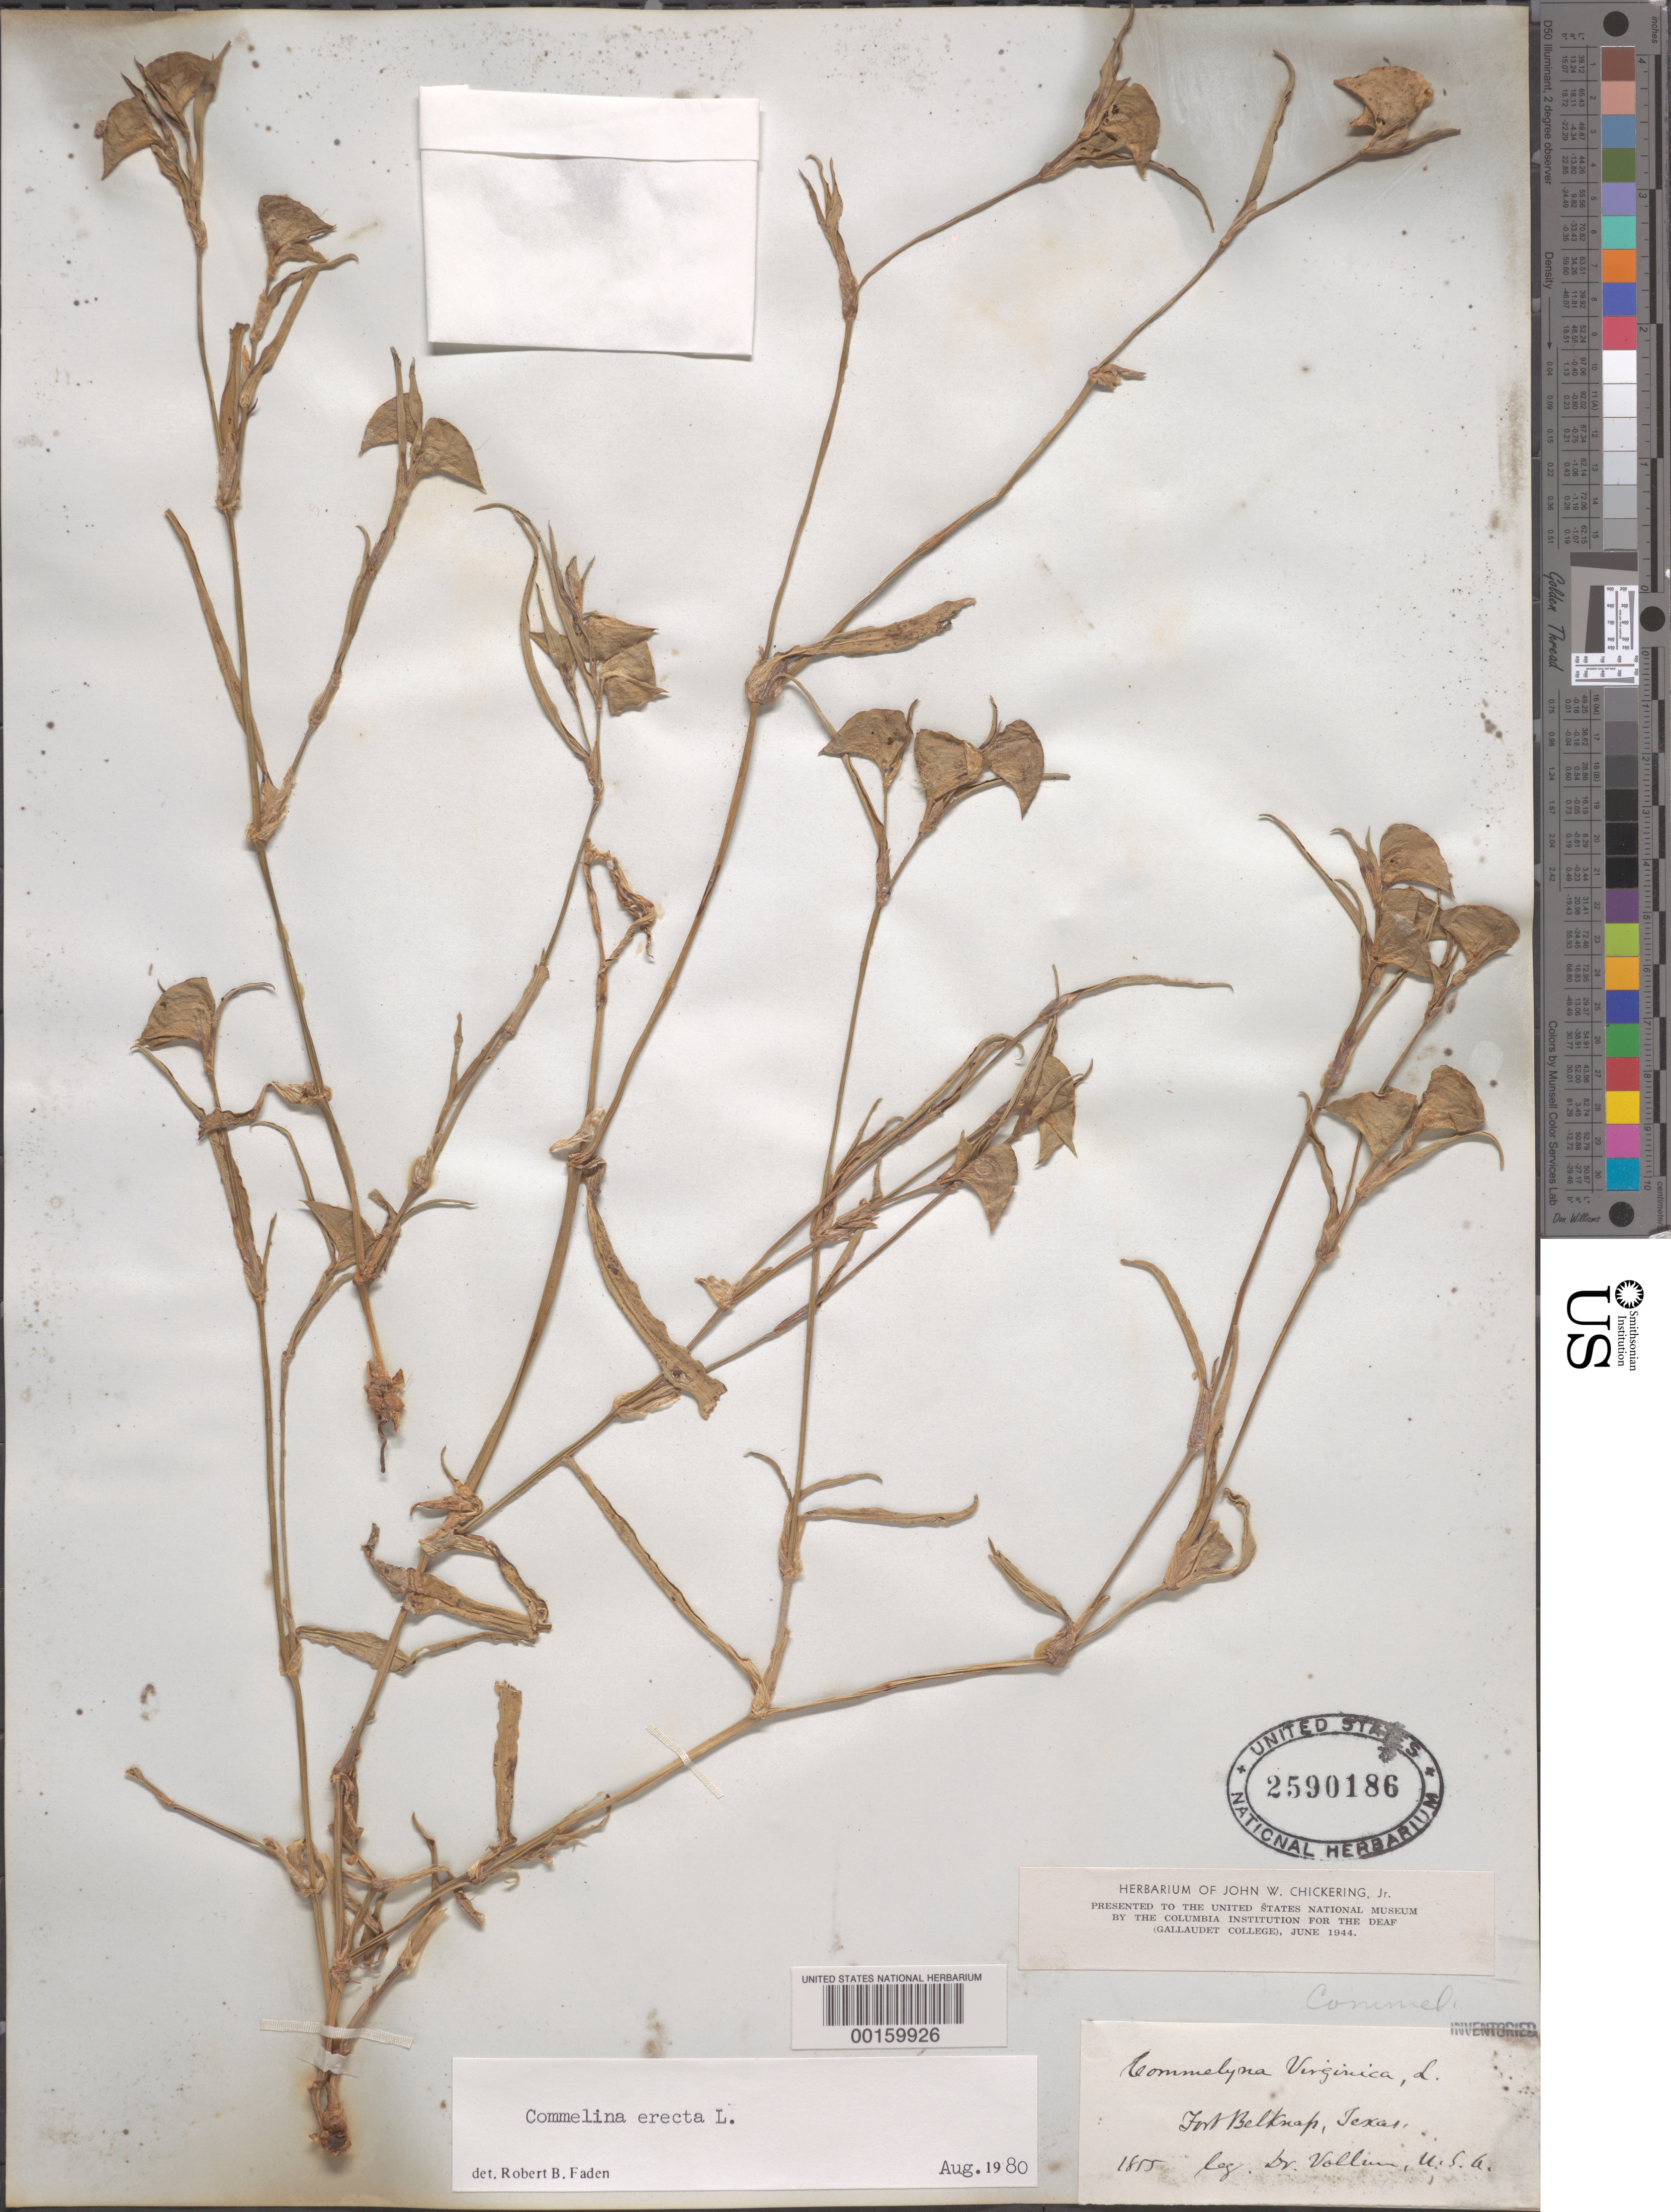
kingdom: Plantae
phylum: Tracheophyta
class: Liliopsida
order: Commelinales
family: Commelinaceae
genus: Commelina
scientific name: Commelina erecta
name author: L.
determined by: Faden, Robert B., (US), Smithsonian Institution - National Museum of Natural History (UNITED STATES)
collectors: -. Vollum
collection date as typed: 1855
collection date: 1855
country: United States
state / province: Texas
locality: Ft. belknap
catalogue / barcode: US 2590186